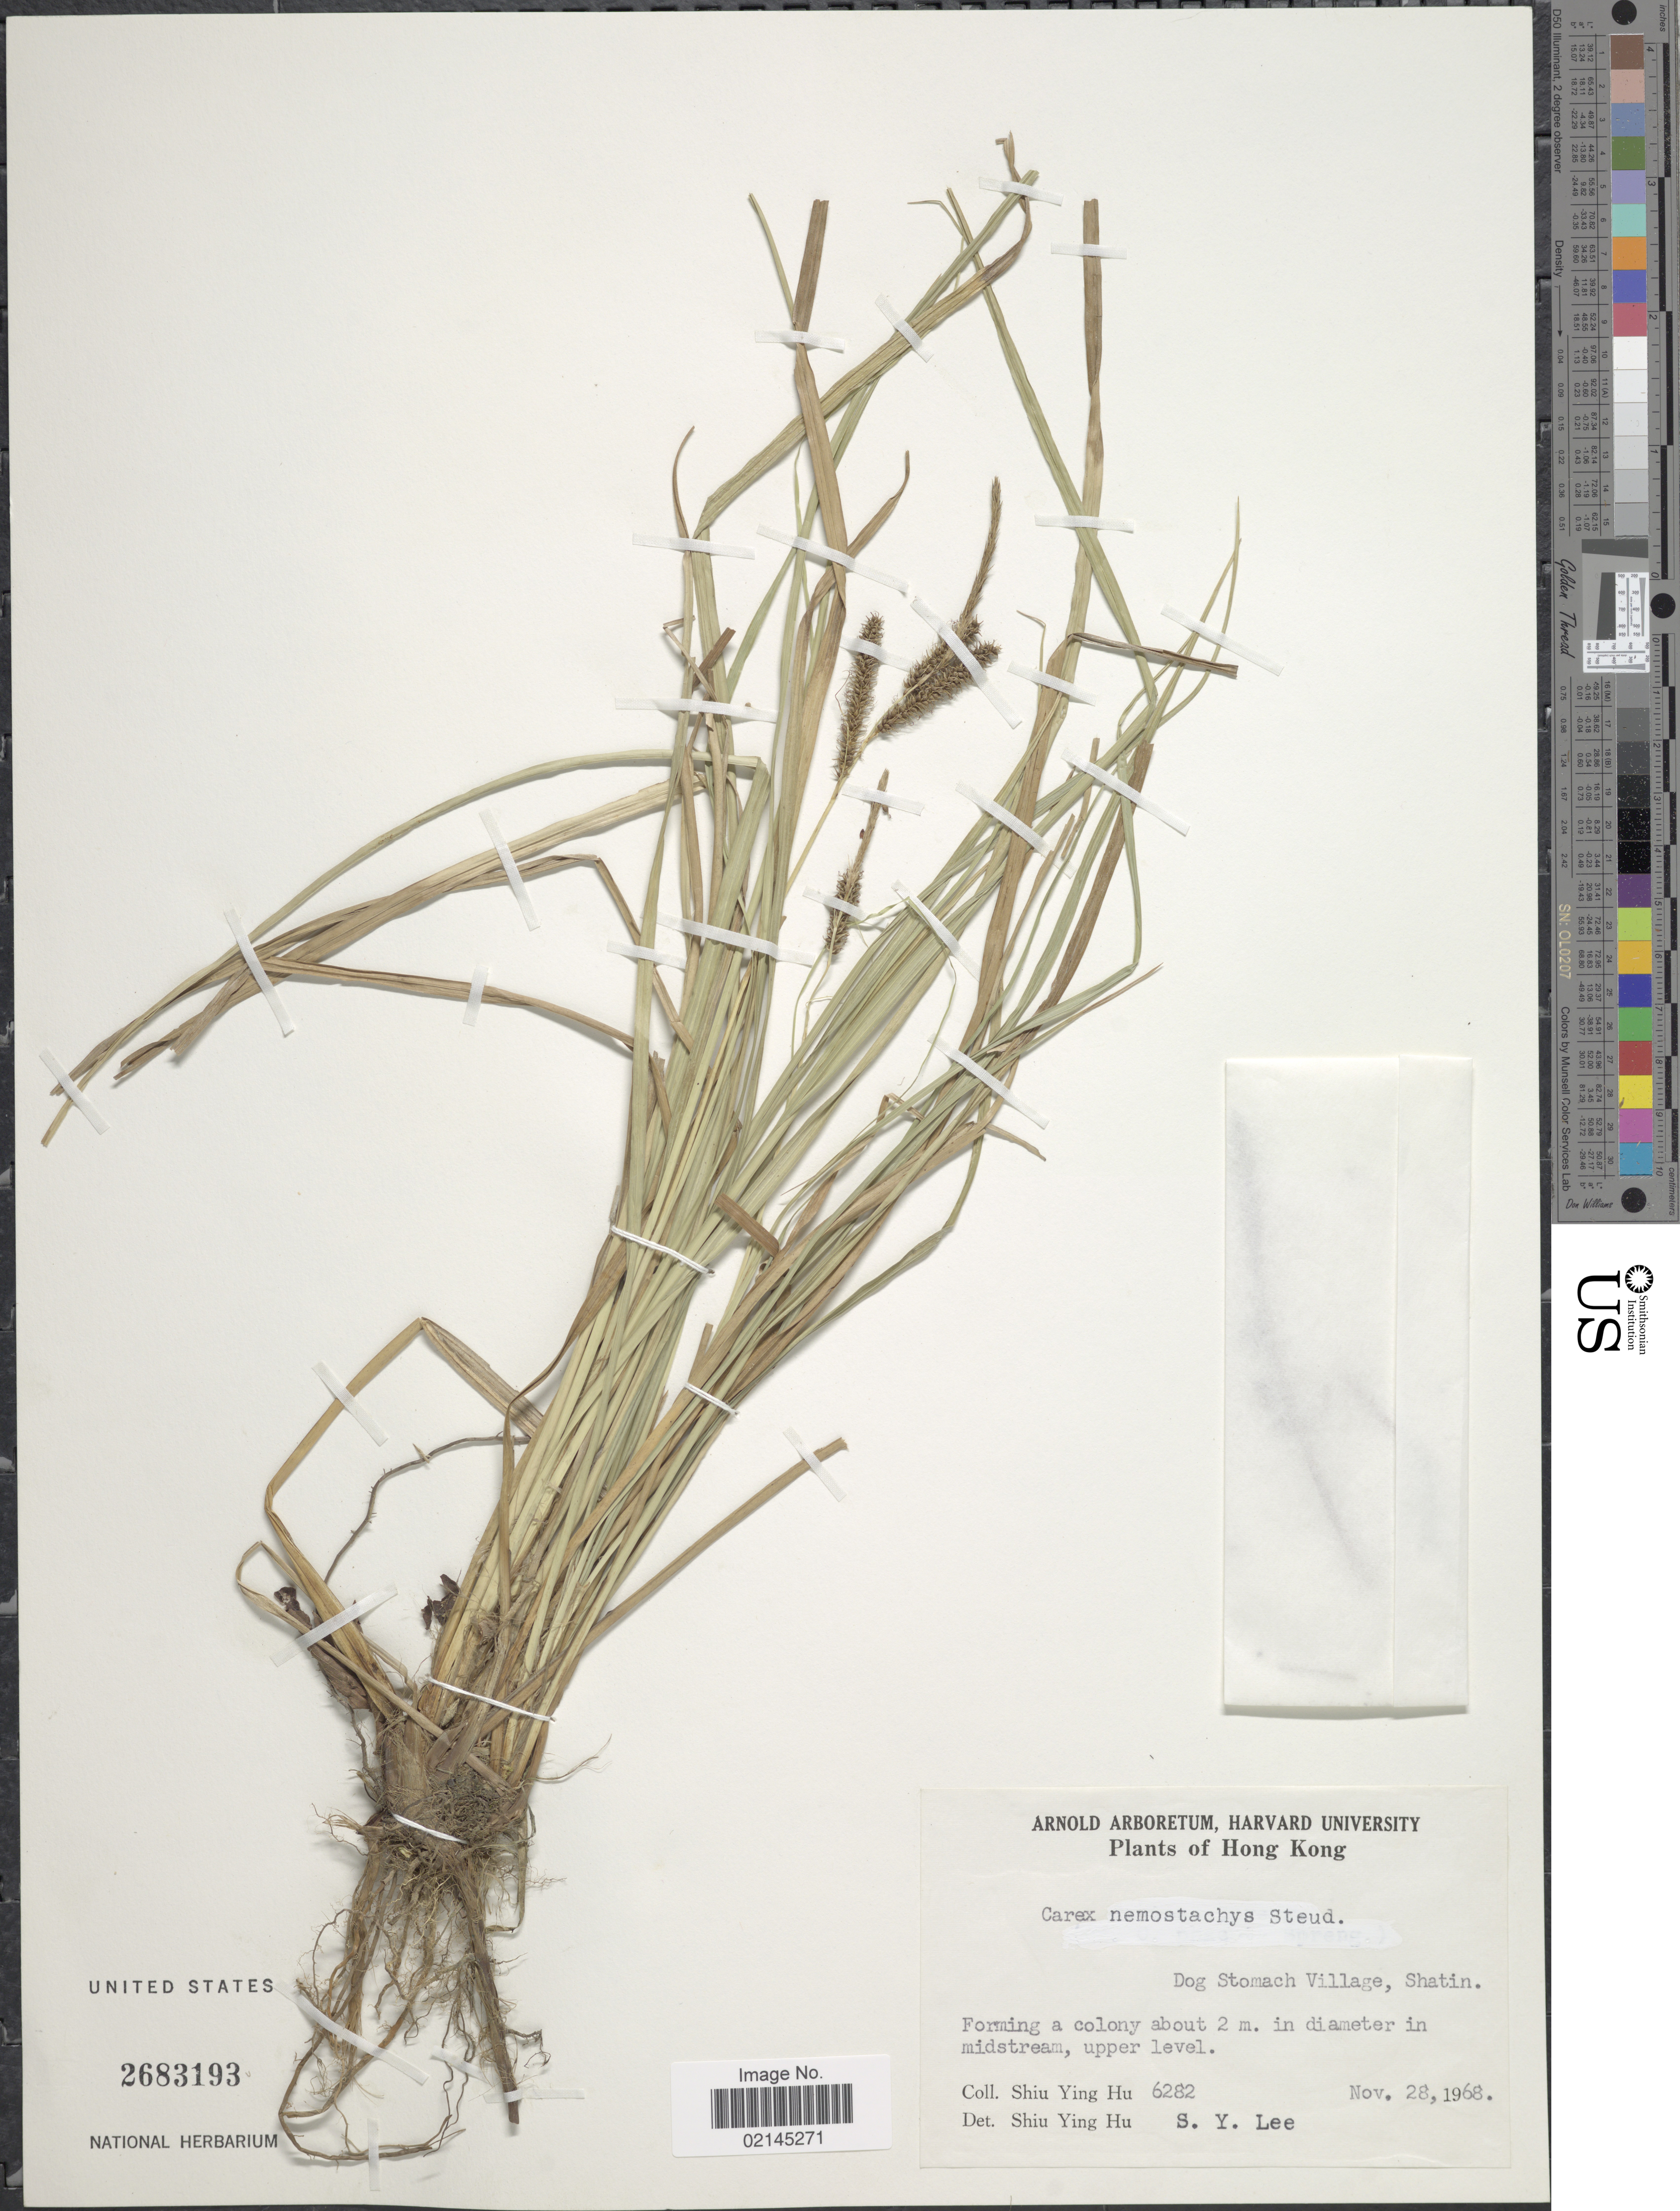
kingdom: Plantae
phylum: Tracheophyta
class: Liliopsida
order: Poales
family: Cyperaceae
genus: Carex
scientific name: Carex nemostachys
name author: Steud.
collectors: S. Y. Hu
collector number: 6282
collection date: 1968-11-28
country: China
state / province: Hong Kong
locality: Dog Stomach Village, Shatin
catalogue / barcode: US 2683193